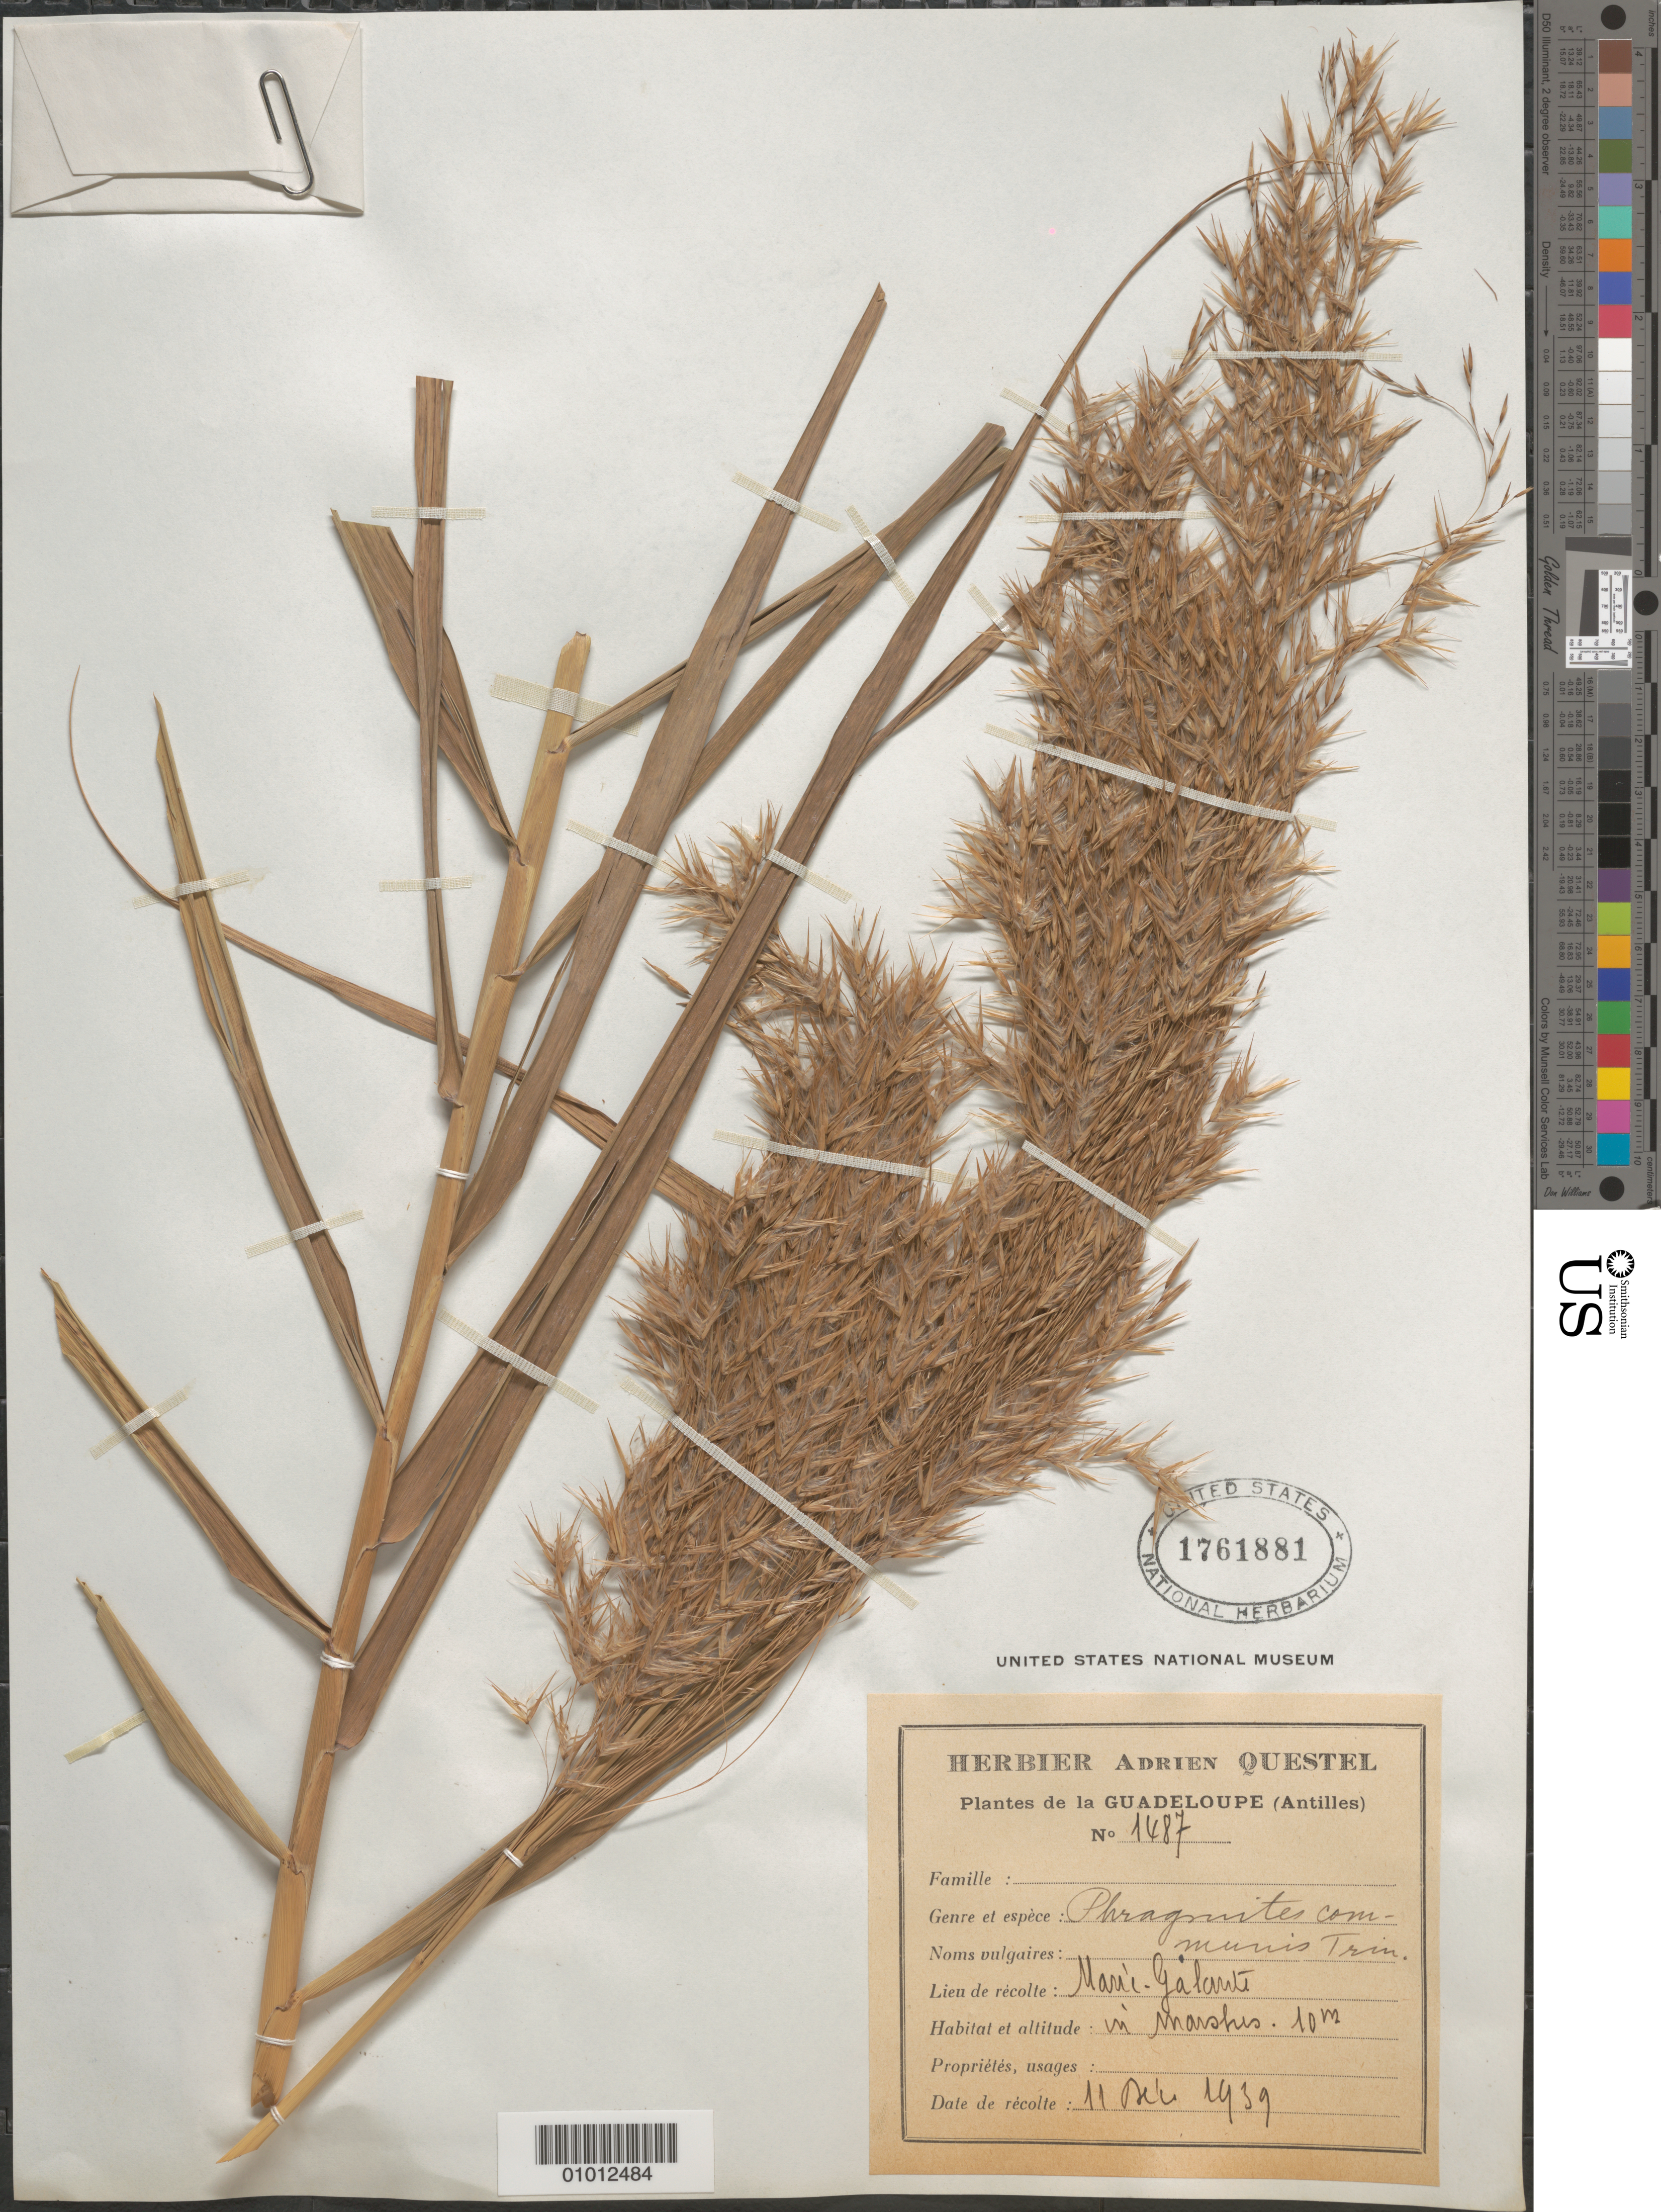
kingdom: Plantae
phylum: Tracheophyta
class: Liliopsida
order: Poales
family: Poaceae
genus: Phragmites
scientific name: Phragmites australis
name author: (Cav.) Trin. ex Steud.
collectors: A. Questel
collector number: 1487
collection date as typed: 11 --- 1939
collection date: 1939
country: Guadeloupe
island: Marie Galante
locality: Marie-Galante.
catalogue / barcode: US 1761881